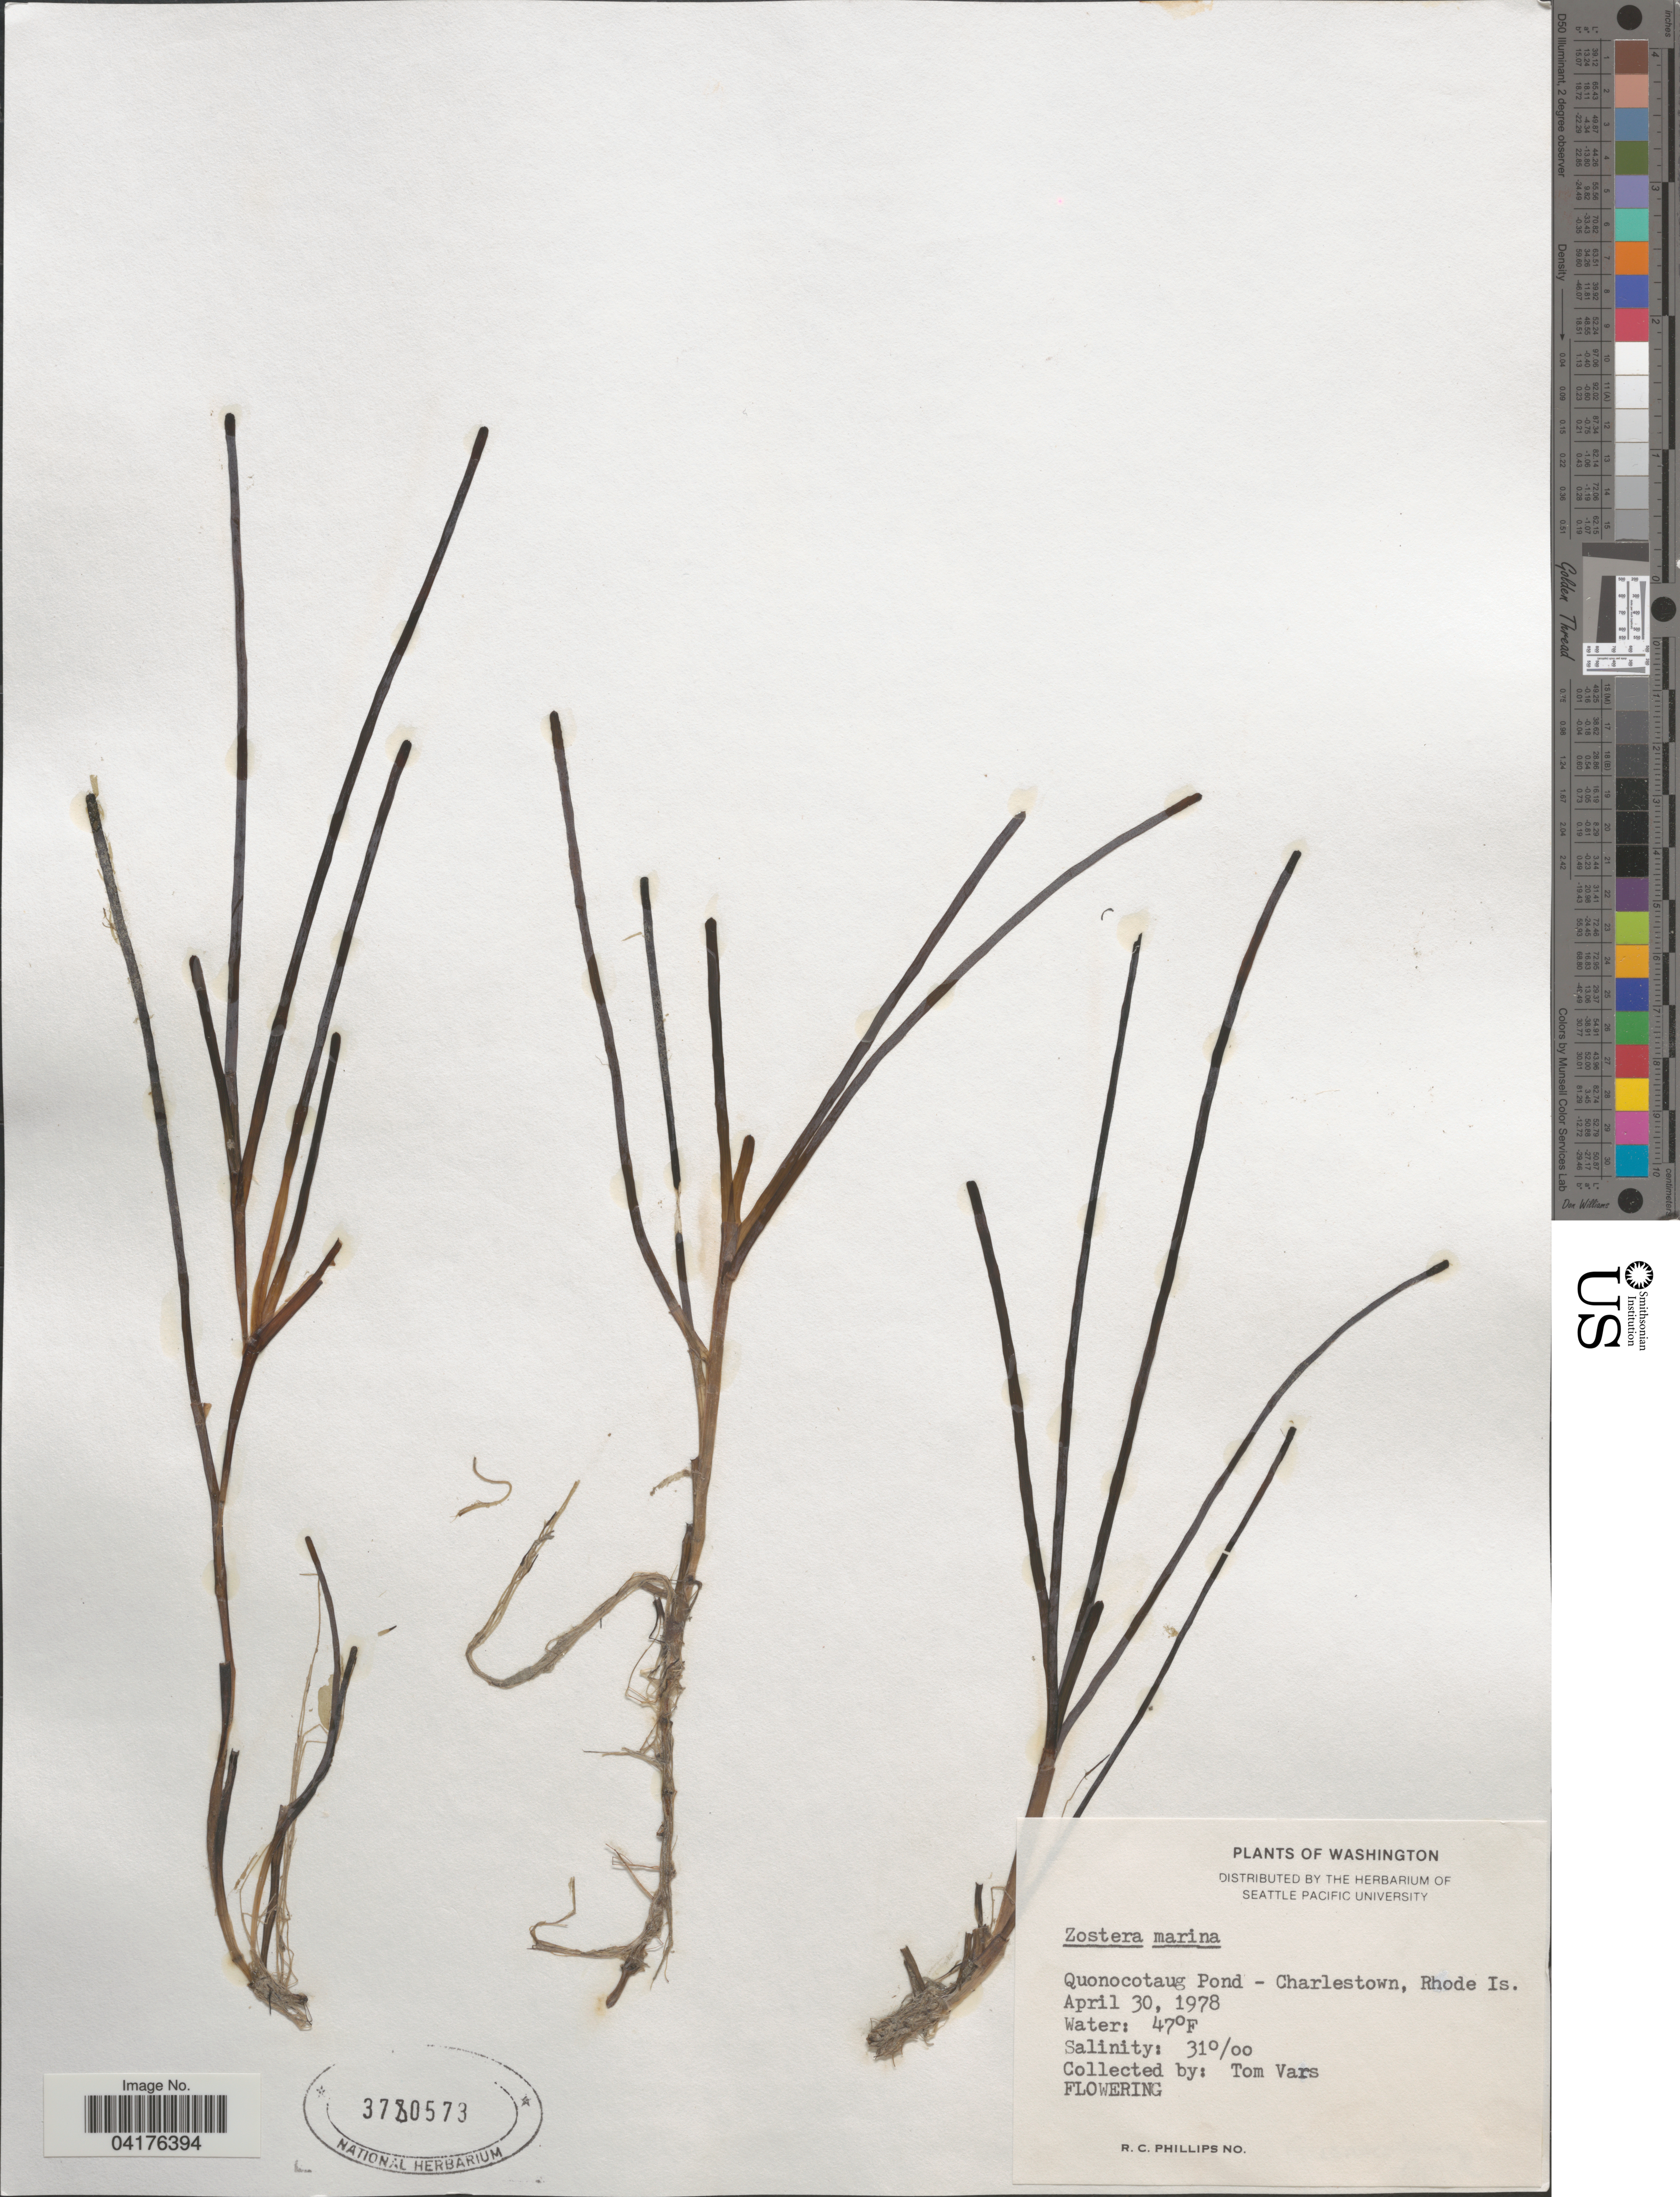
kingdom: Plantae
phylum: Tracheophyta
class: Liliopsida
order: Alismatales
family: Zosteraceae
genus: Zostera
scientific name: Zostera marina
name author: L.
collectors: T. Vars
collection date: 1978-04-30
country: United States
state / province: Rhode Island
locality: Quonocotaug Pond - Charlestown.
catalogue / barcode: US 3780573